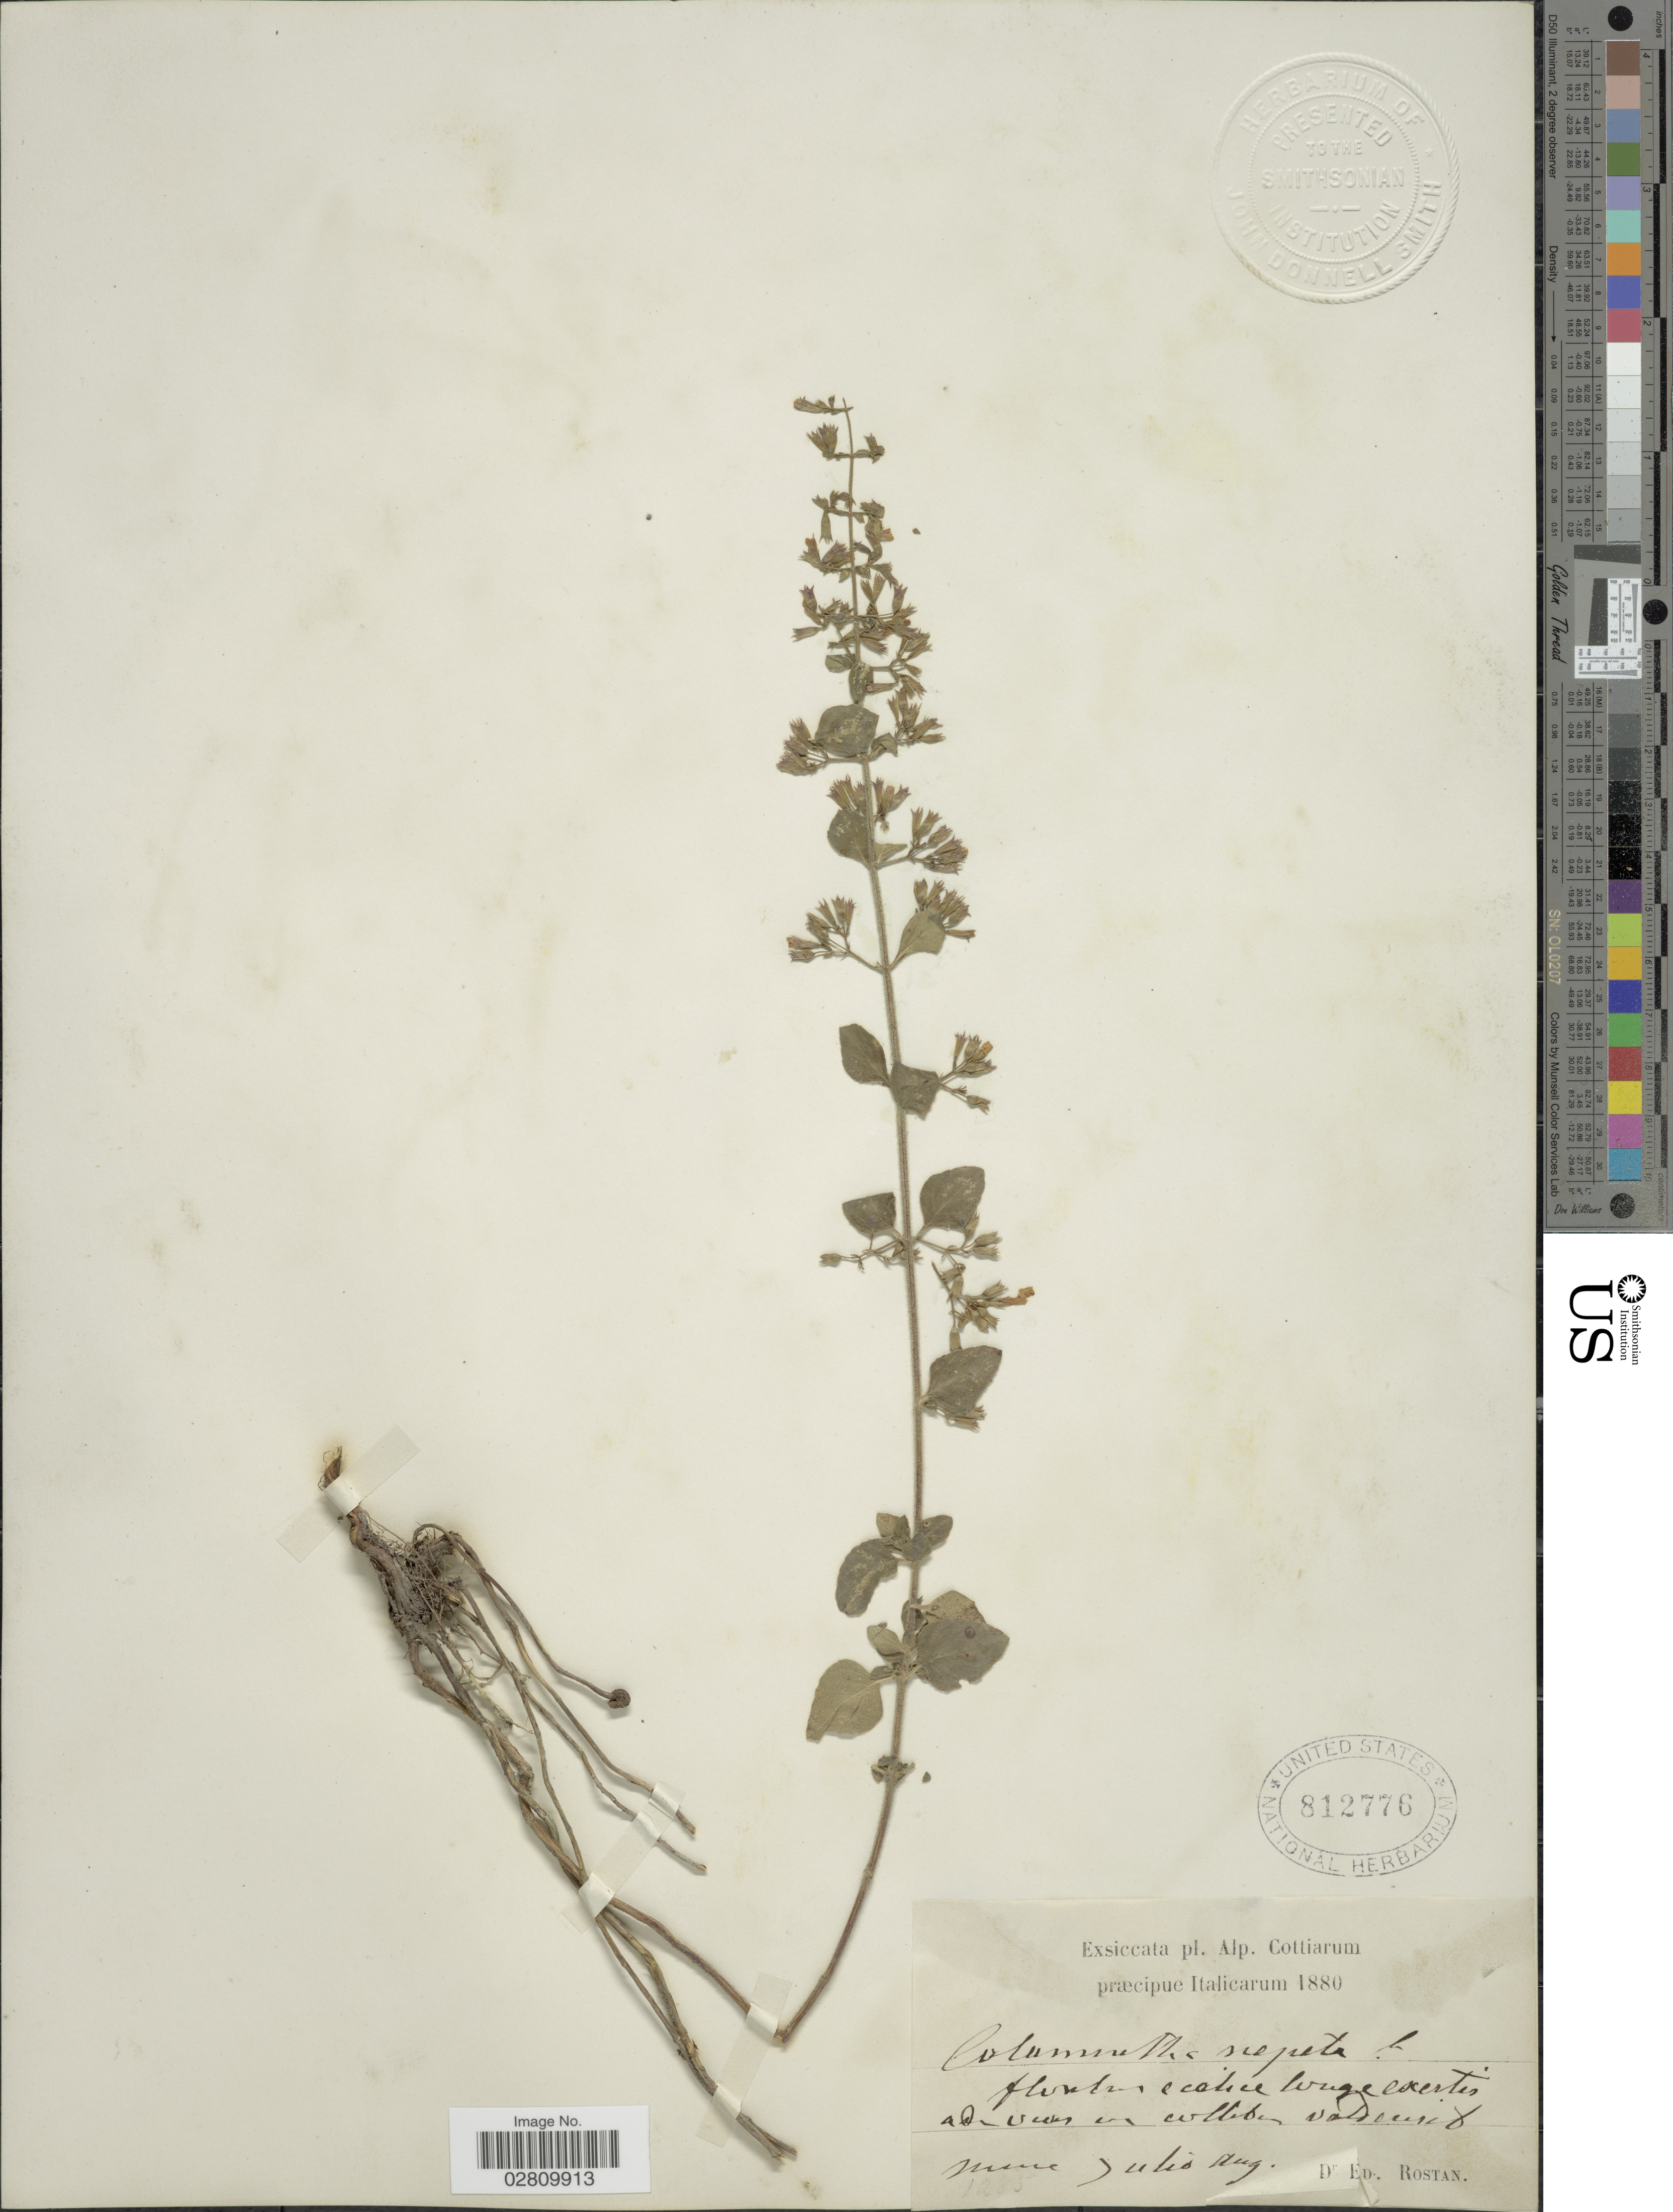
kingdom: Plantae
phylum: Tracheophyta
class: Magnoliopsida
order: Lamiales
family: Lamiaceae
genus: Clinopodium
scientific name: Clinopodium nepeta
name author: (L.) Kuntze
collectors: E. Rostan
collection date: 1880-06/1880-08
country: Italy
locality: Alp. Cottiarum præcipue Italicarum, flextris e calice louge exertis ad versus em collibus valdernis. [interpreted]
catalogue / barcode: US 812776